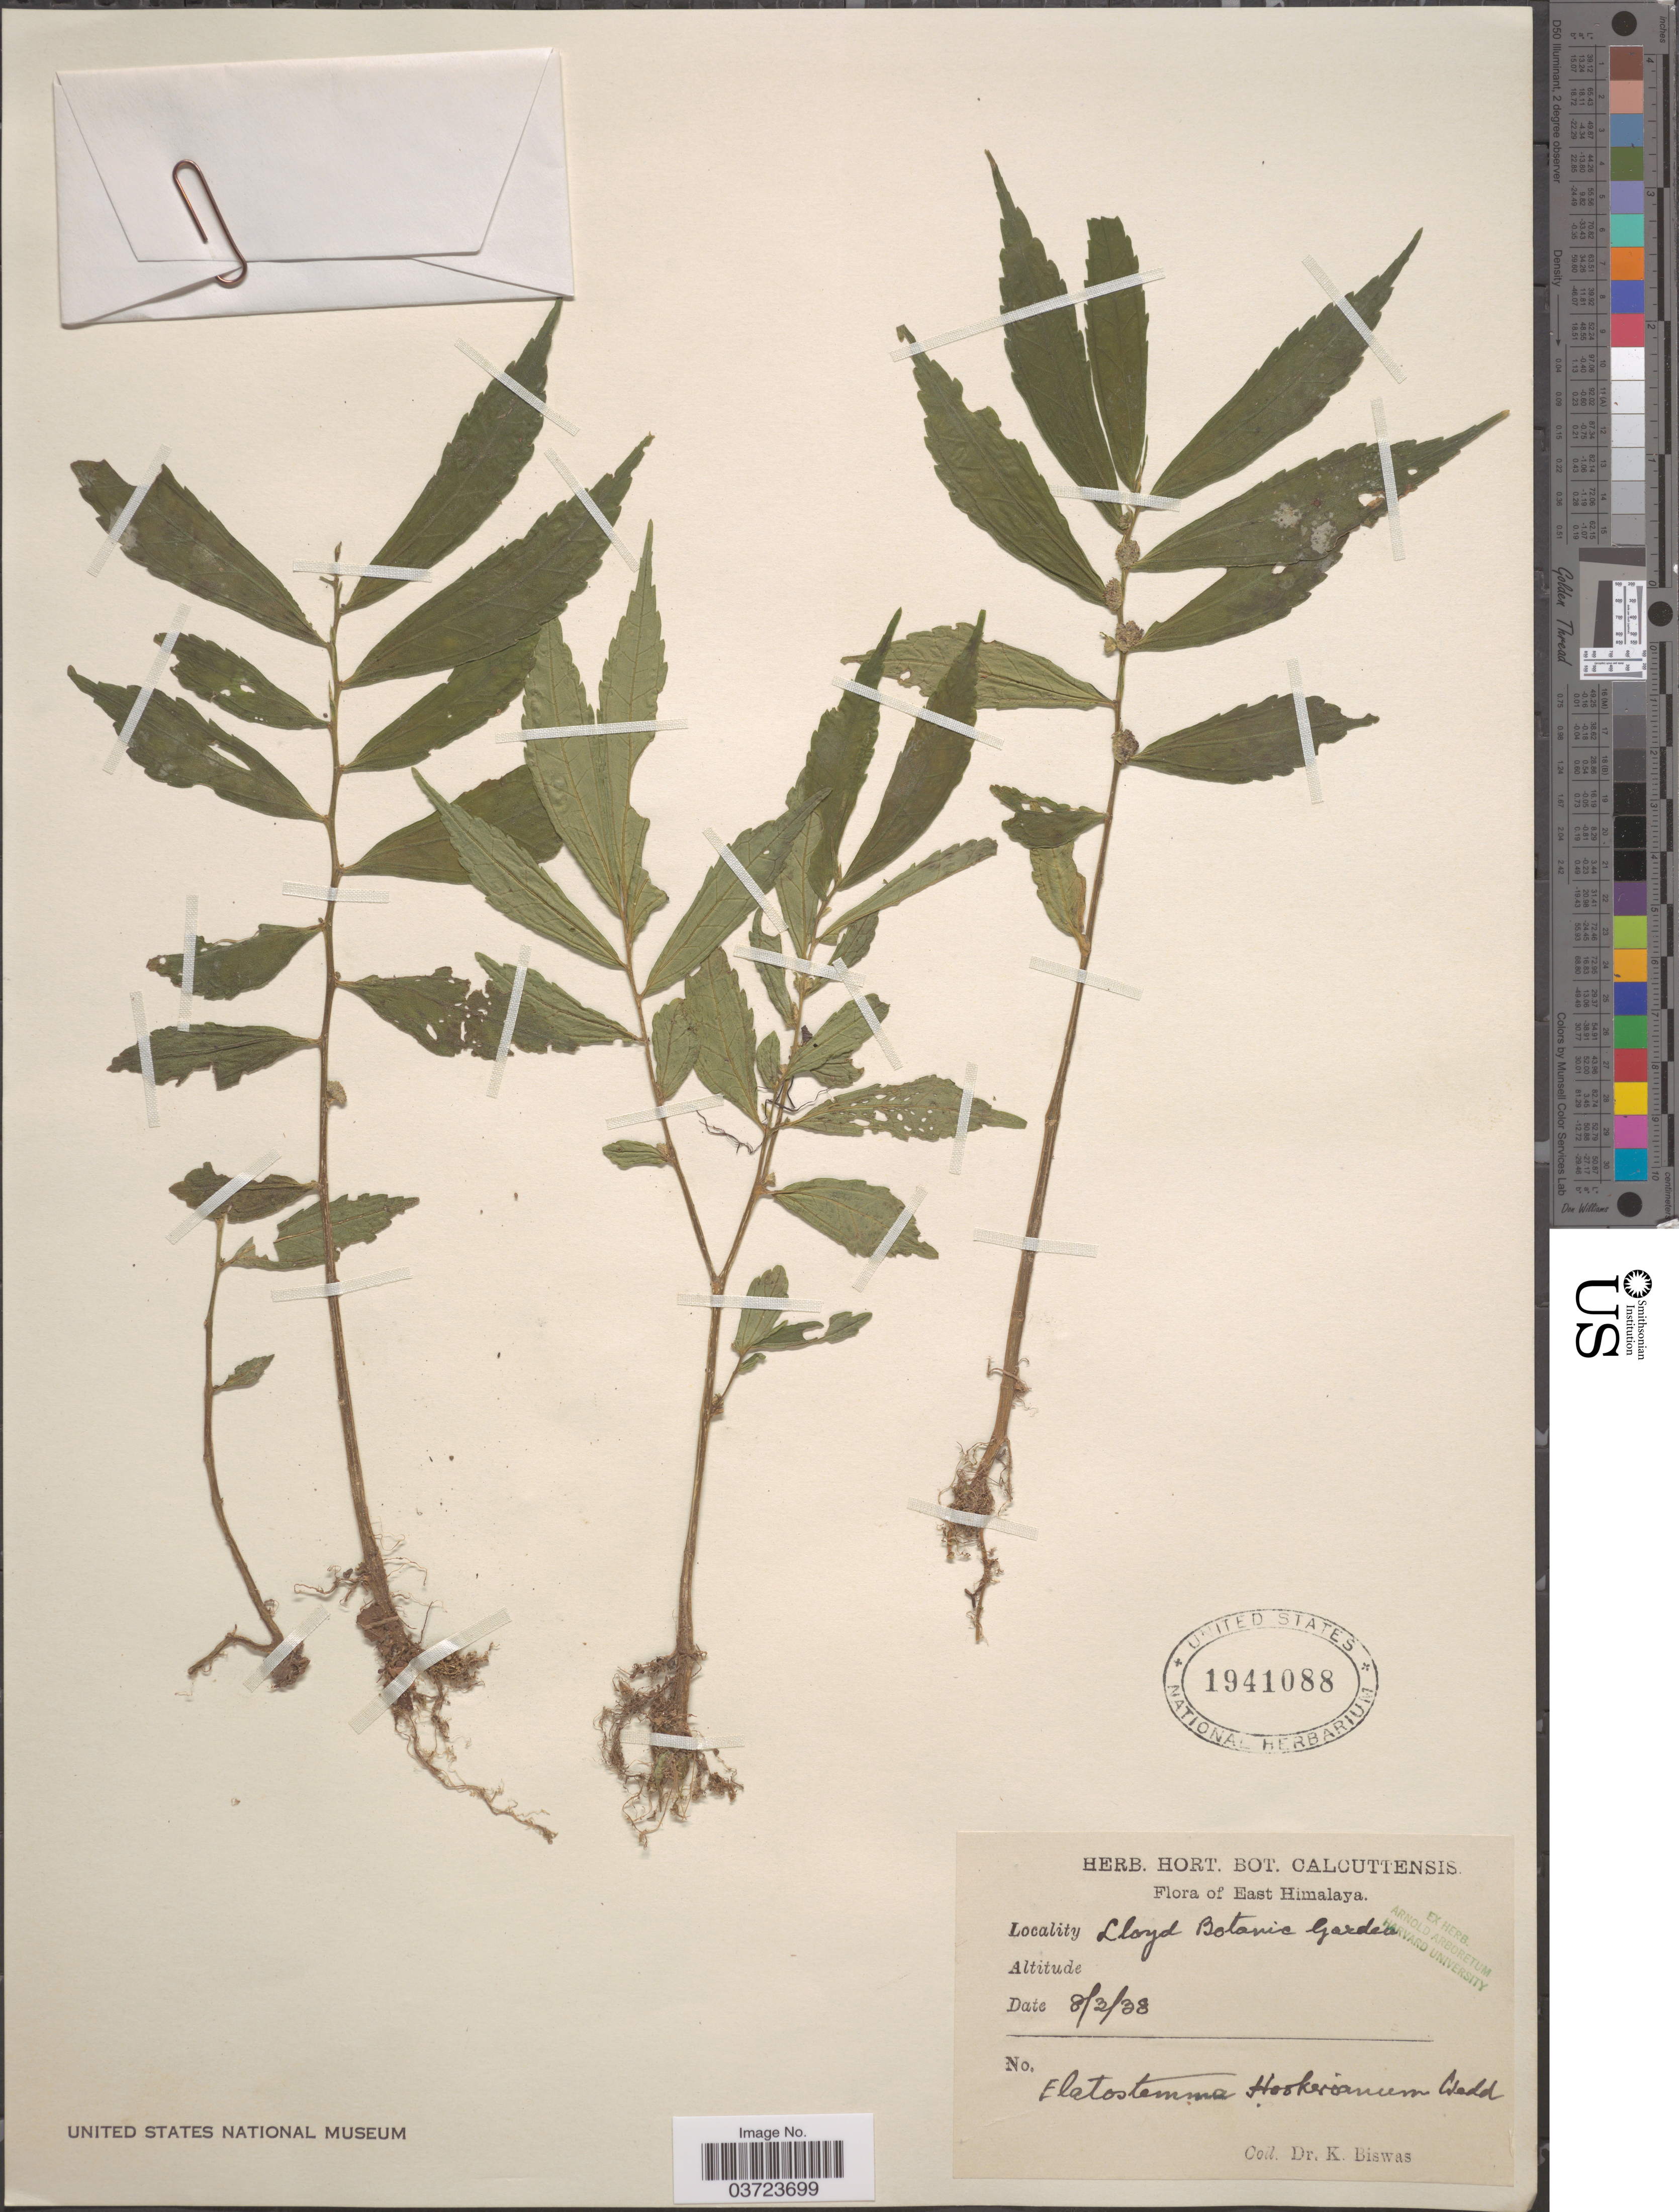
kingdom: Plantae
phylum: Tracheophyta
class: Magnoliopsida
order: Rosales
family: Urticaceae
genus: Elatostema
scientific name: Elatostema hookerianum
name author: Wedd.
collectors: K. Biswas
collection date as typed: Transcribed d/m/y: 8/3/38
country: India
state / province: West Bengal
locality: East Himalaya. Lloyd Botanic Garden.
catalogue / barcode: US 1941088